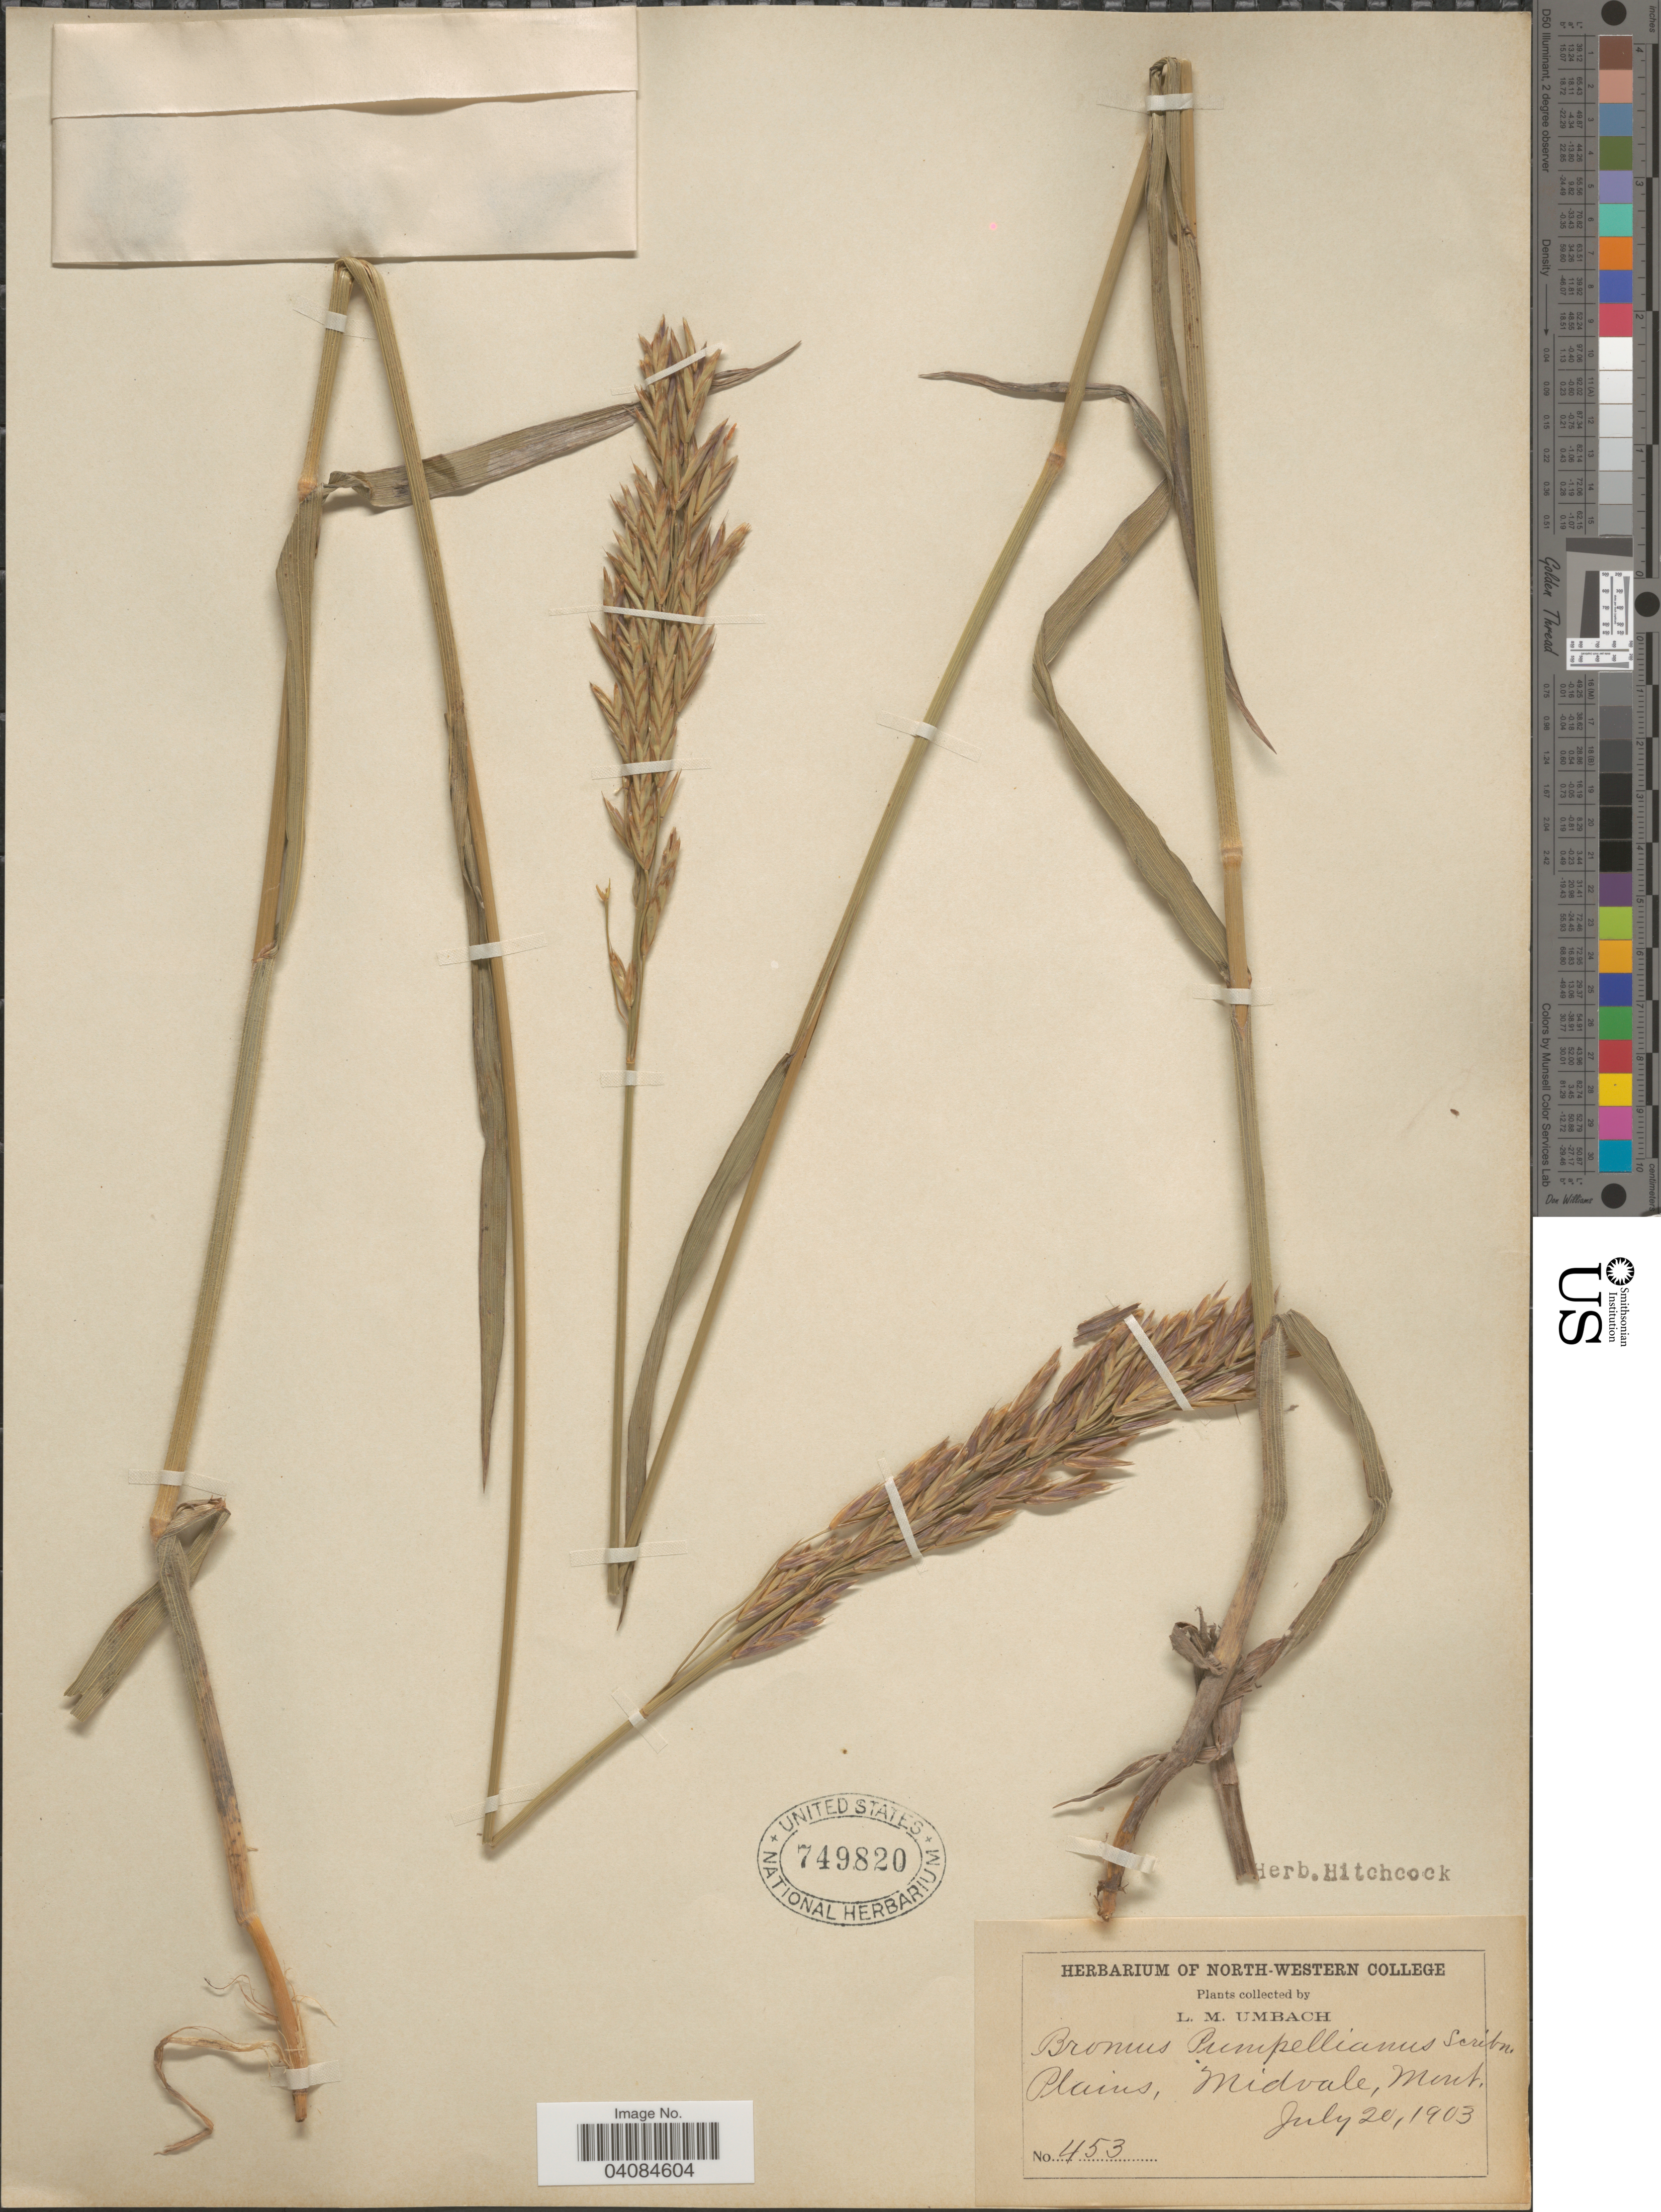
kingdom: Plantae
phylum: Tracheophyta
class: Liliopsida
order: Poales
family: Poaceae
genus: Bromus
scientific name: Bromus pumpellianus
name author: Scribn.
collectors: L. M. Umbach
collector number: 453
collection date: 1903-07-20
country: United States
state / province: Montana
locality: Plains, Midvale.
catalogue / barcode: US 749820